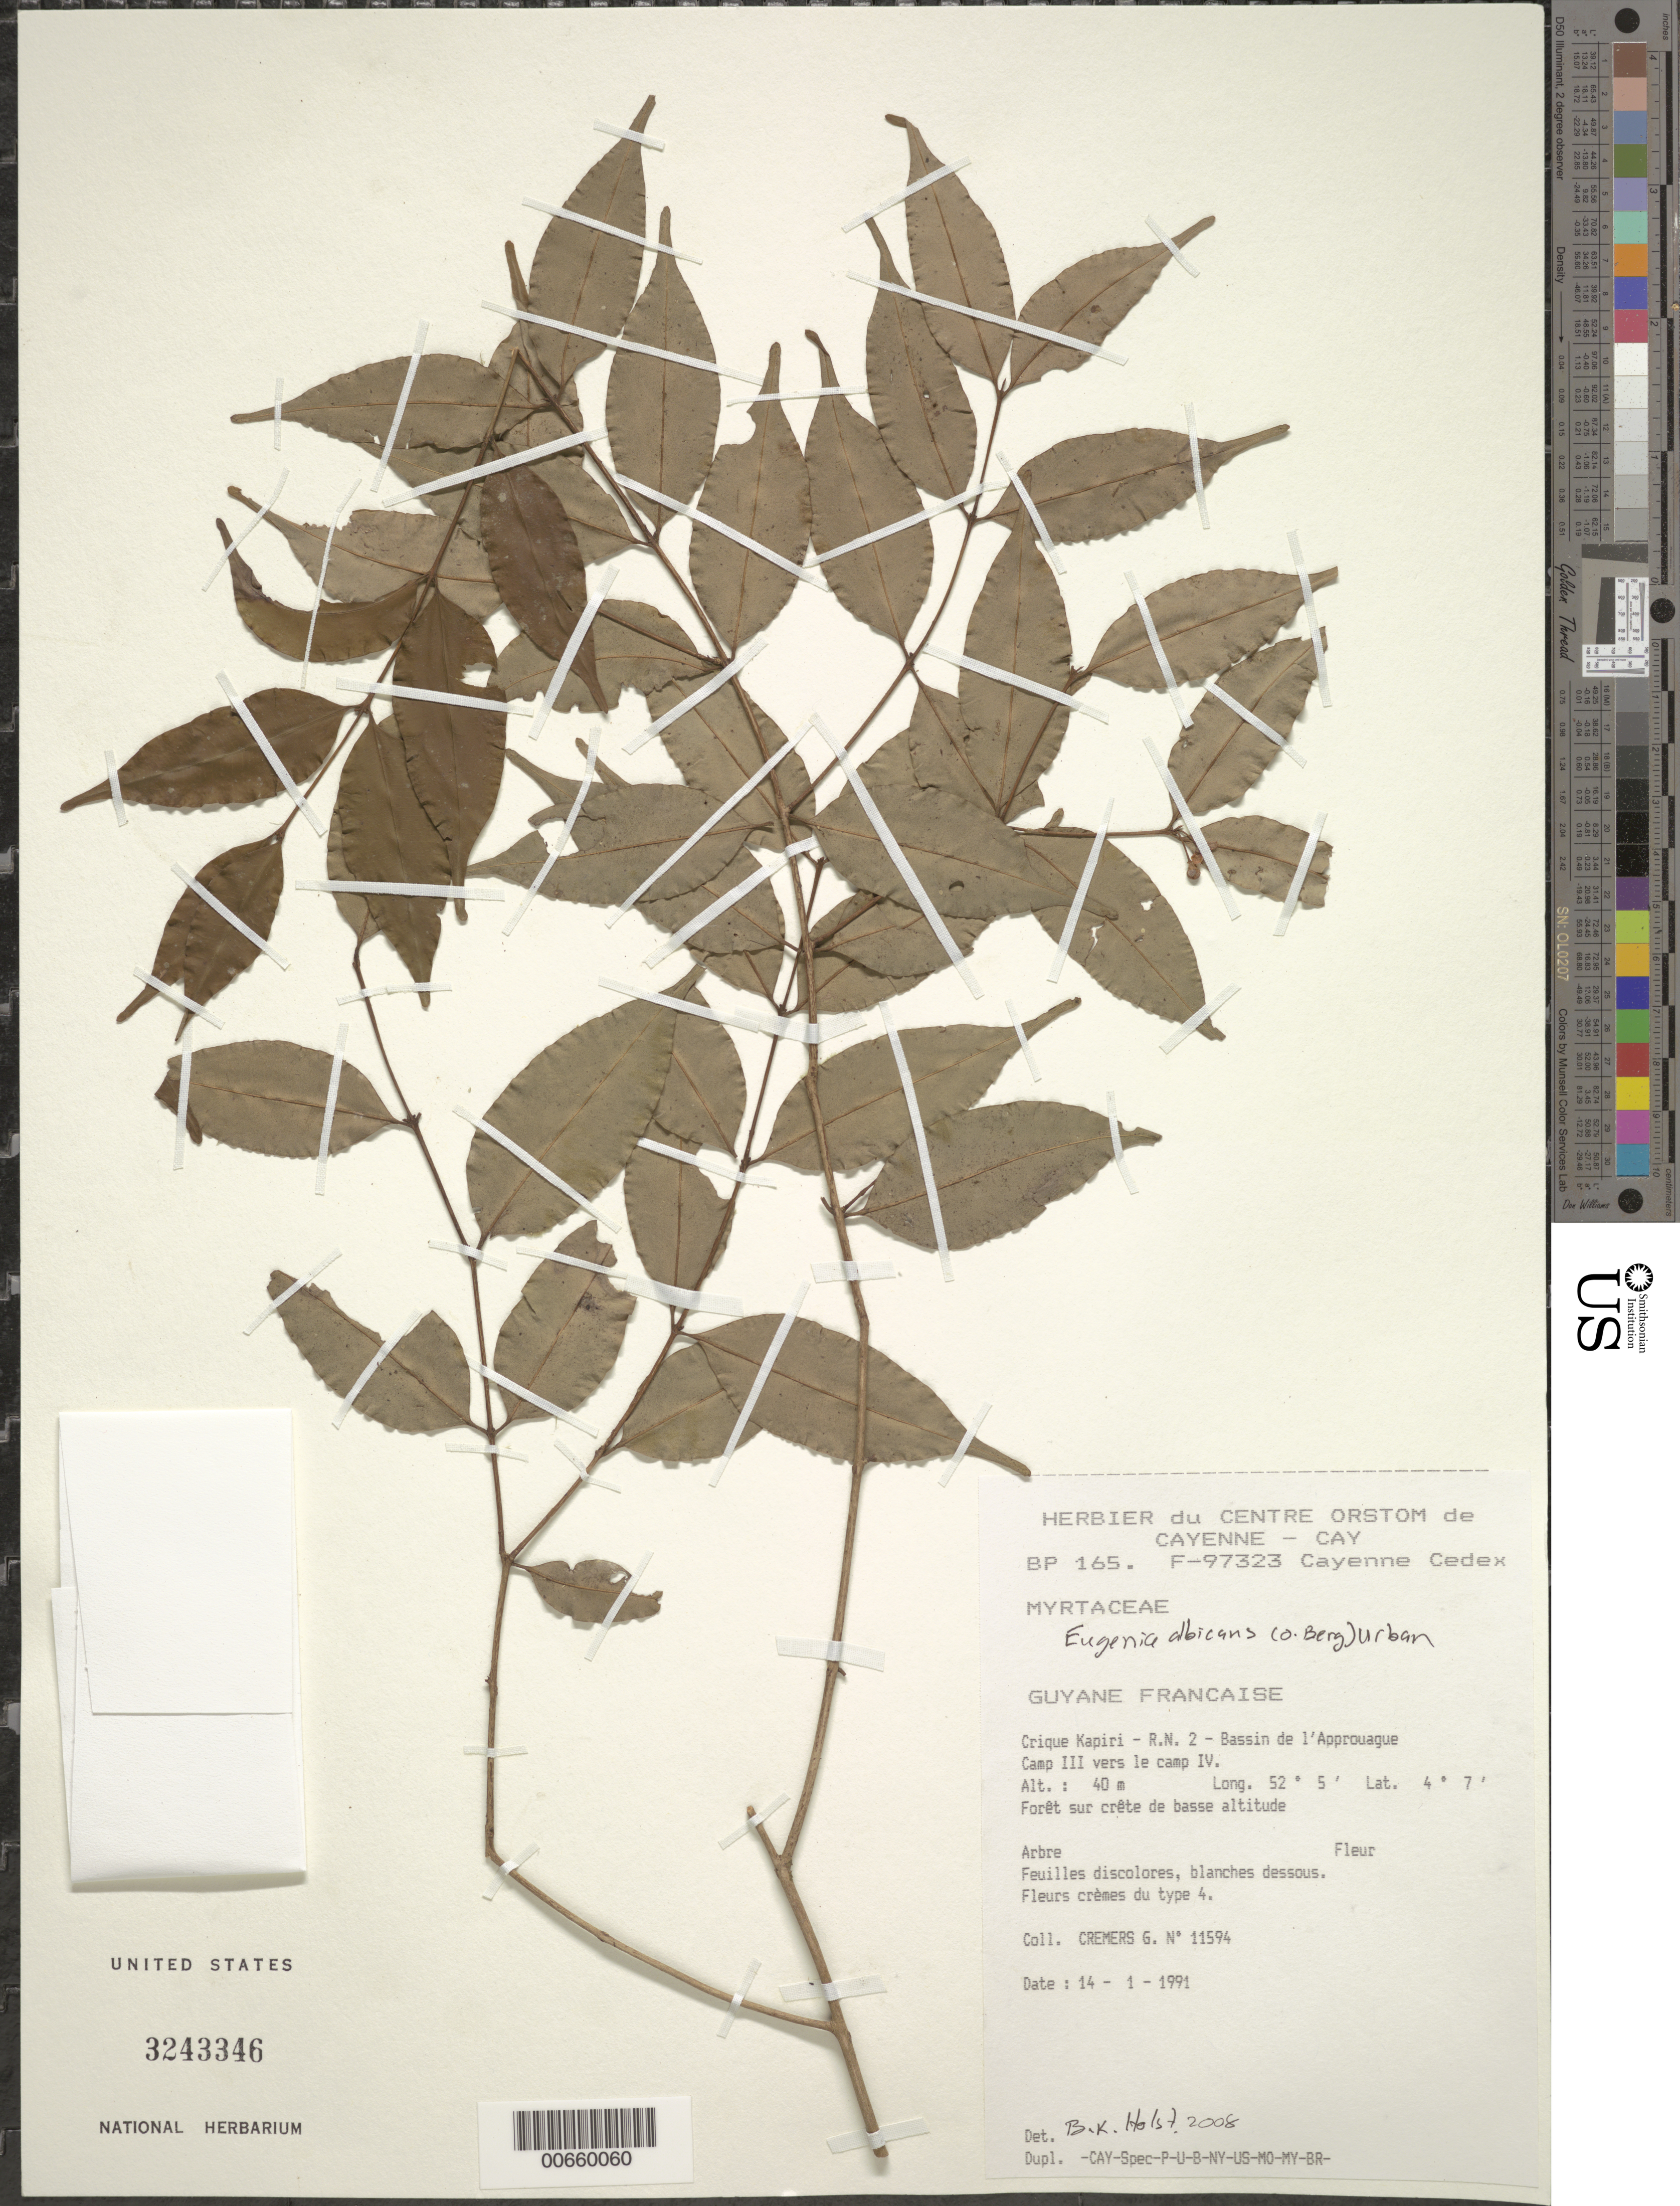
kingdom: Plantae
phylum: Tracheophyta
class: Magnoliopsida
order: Myrtales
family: Myrtaceae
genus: Eugenia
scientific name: Eugenia albicans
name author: (O. Berg) Urb.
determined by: Holst, Bruce K.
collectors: G. Cremers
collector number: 11594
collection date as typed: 14-Jan-91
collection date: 1991-01-14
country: French Guiana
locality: Crique Kapiri, R.N. 2, Bassin de l'Approuague; Camp III vers le camp IV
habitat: Forest on low ridge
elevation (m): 40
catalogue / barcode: US 3243346